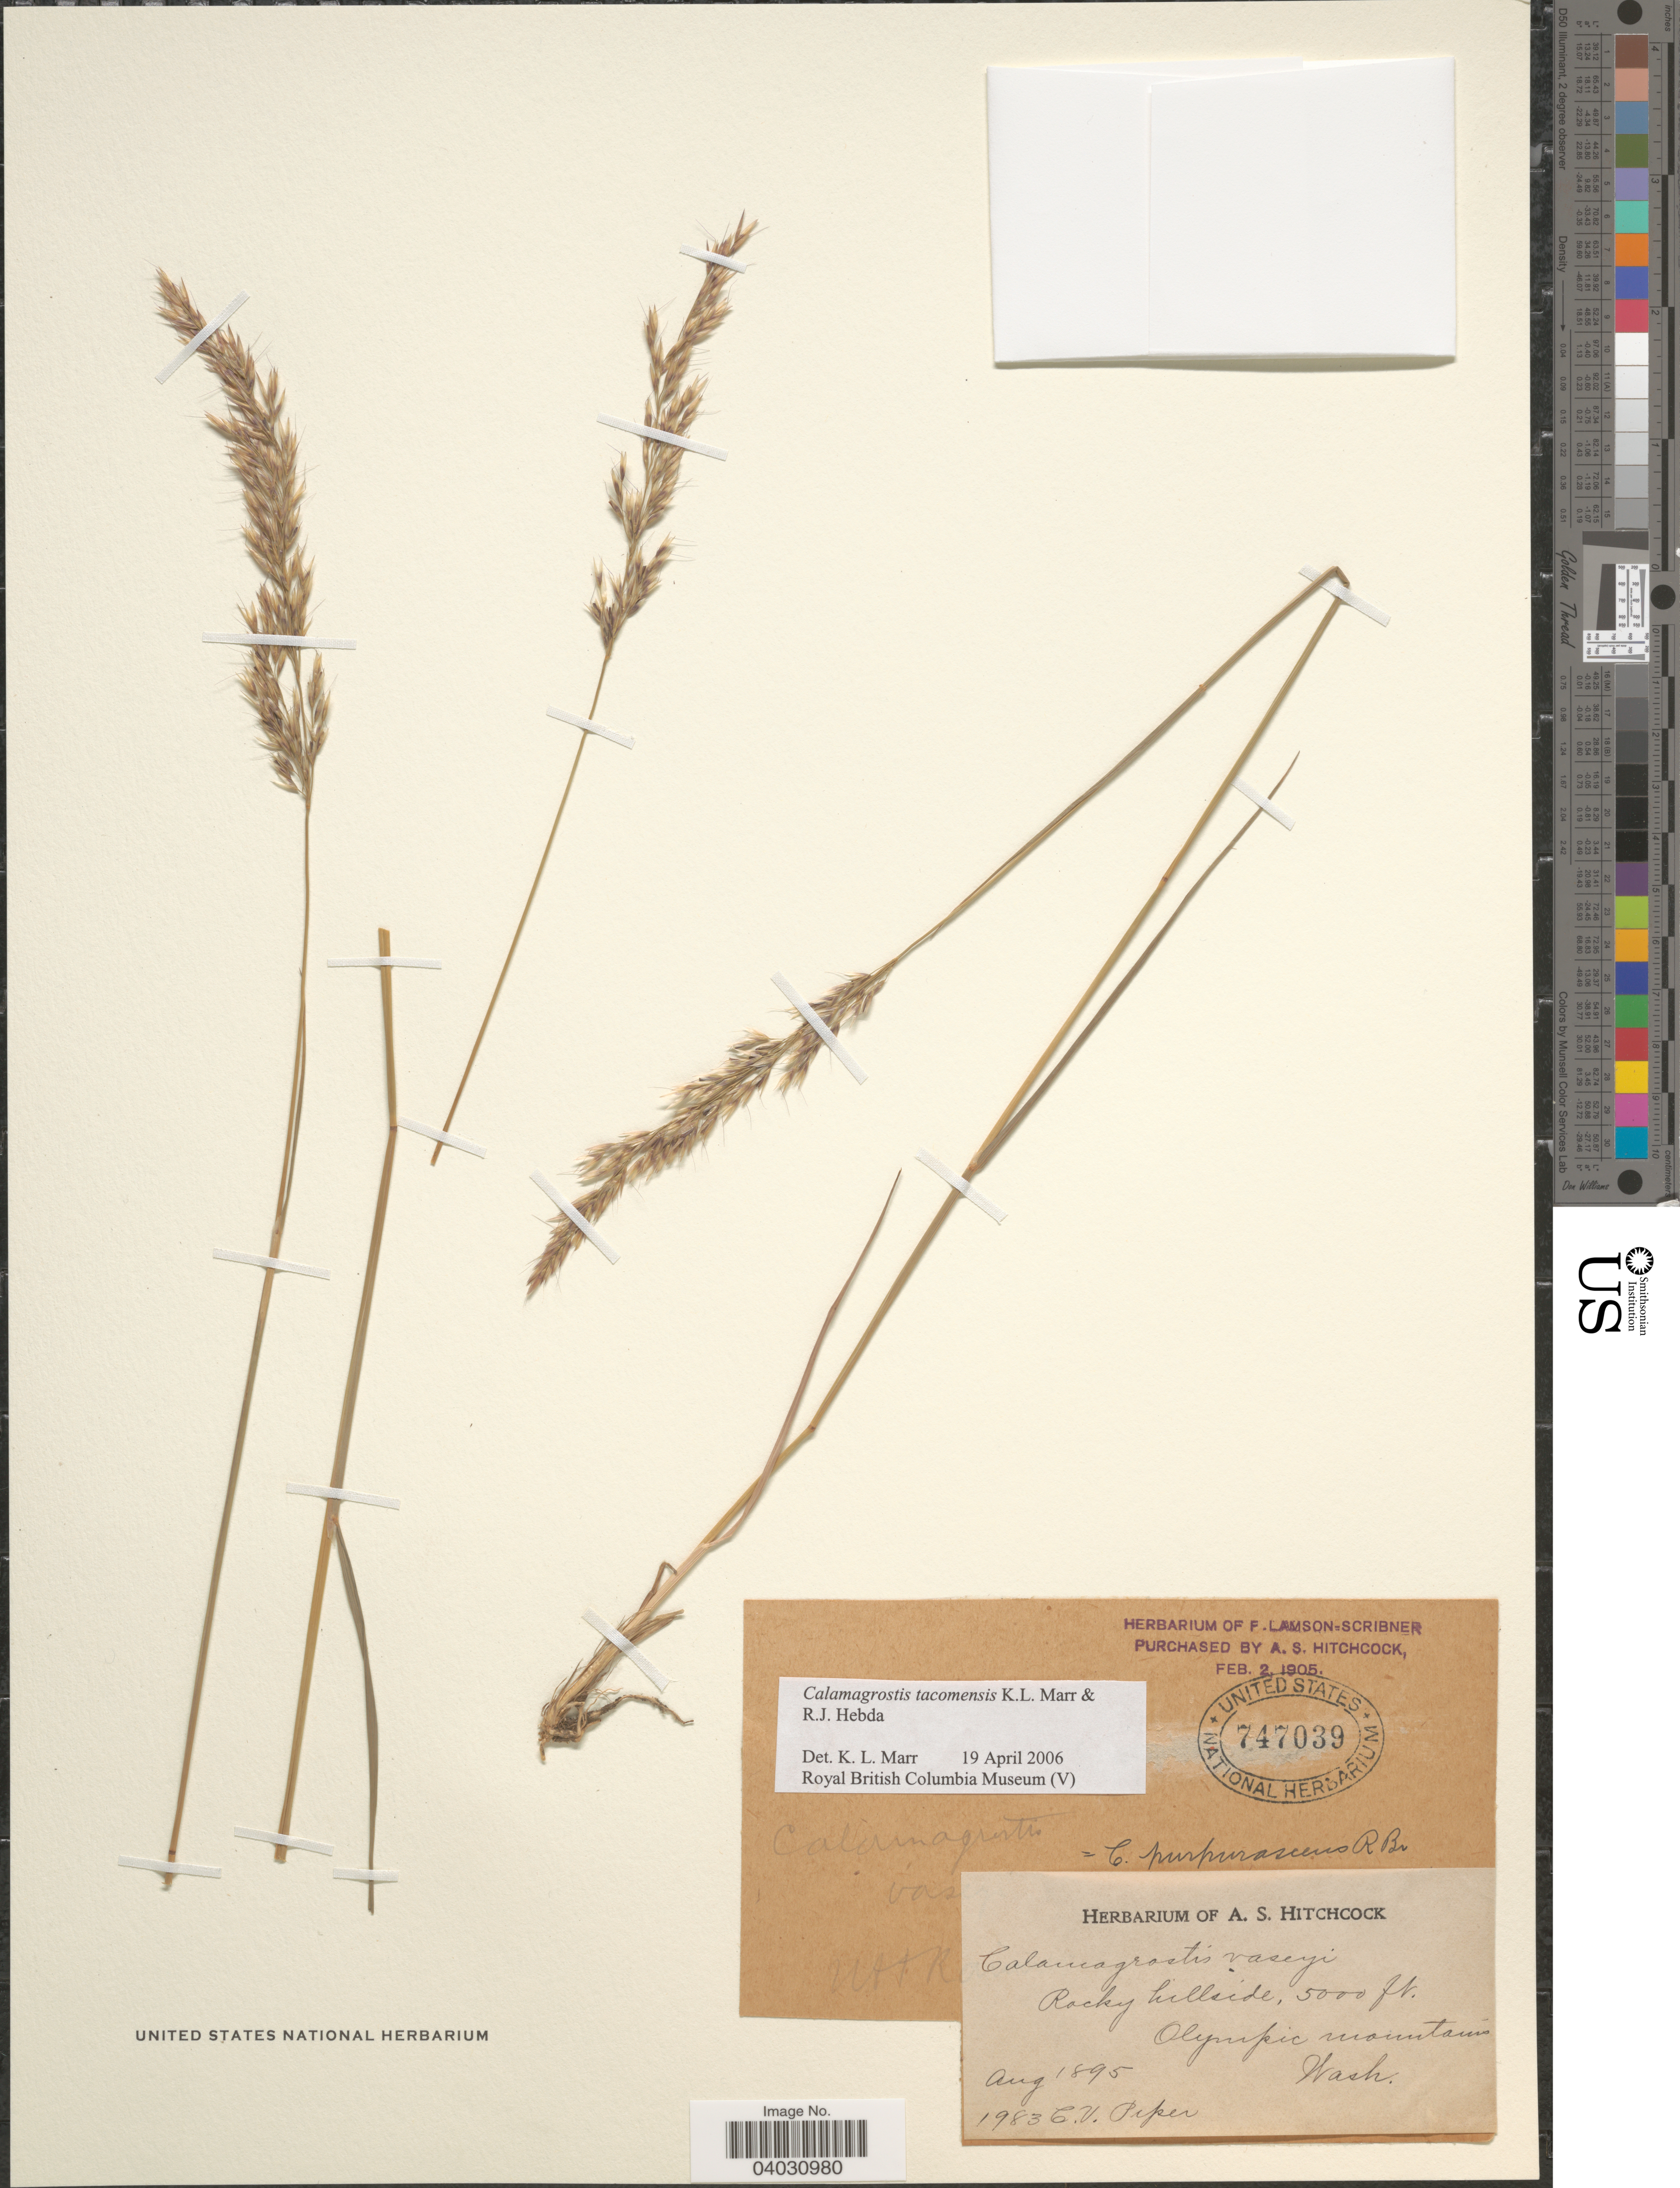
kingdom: Plantae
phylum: Tracheophyta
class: Liliopsida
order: Poales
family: Poaceae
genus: Calamagrostis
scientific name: Calamagrostis tacomensis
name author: K. Marr & Hebda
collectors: C. V. Piper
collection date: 1895-08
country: United States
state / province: Washington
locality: Rocky hillside, Olympic mountains.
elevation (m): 1524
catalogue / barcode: US 747039